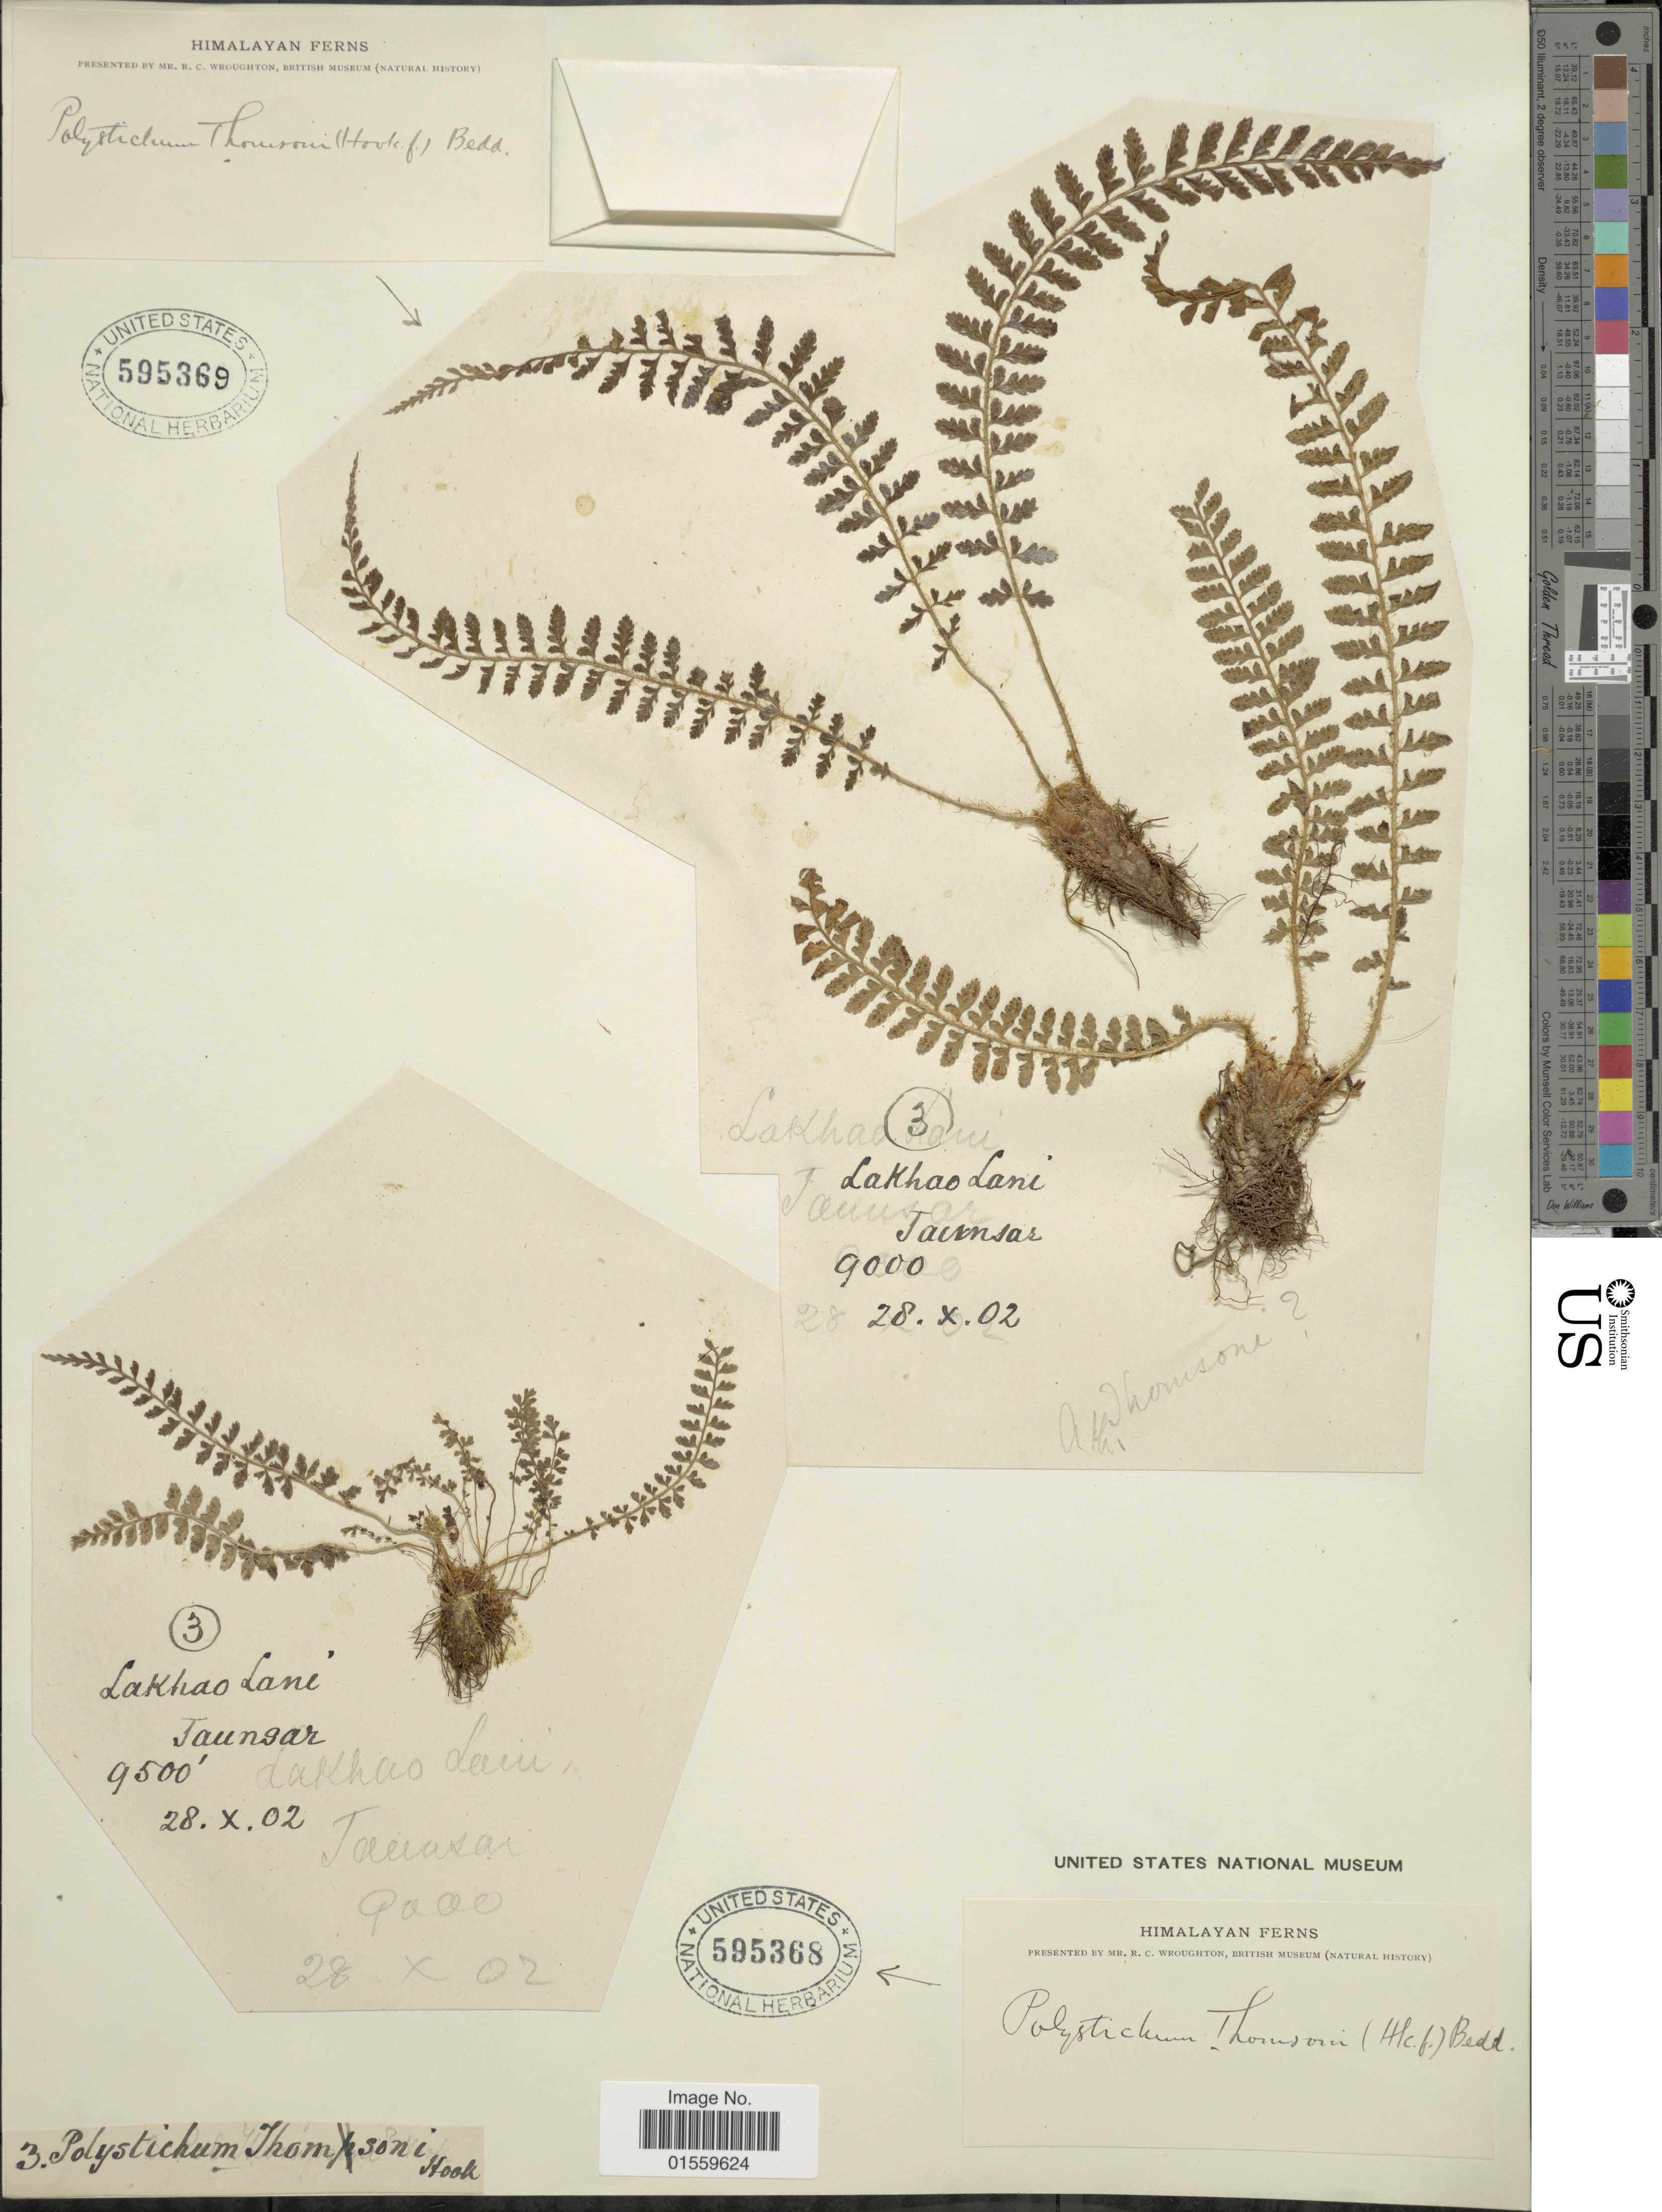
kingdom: Plantae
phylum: Tracheophyta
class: Polypodiopsida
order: Polypodiales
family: Dryopteridaceae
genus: Polystichum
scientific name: Polystichum thomsonii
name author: (Hook. f.) Bedd.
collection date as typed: Transcribed d/m/y: 28/10/2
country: India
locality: Himalaya, Lakhao Lani, Jaunsar.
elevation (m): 2896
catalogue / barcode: US 595368-2